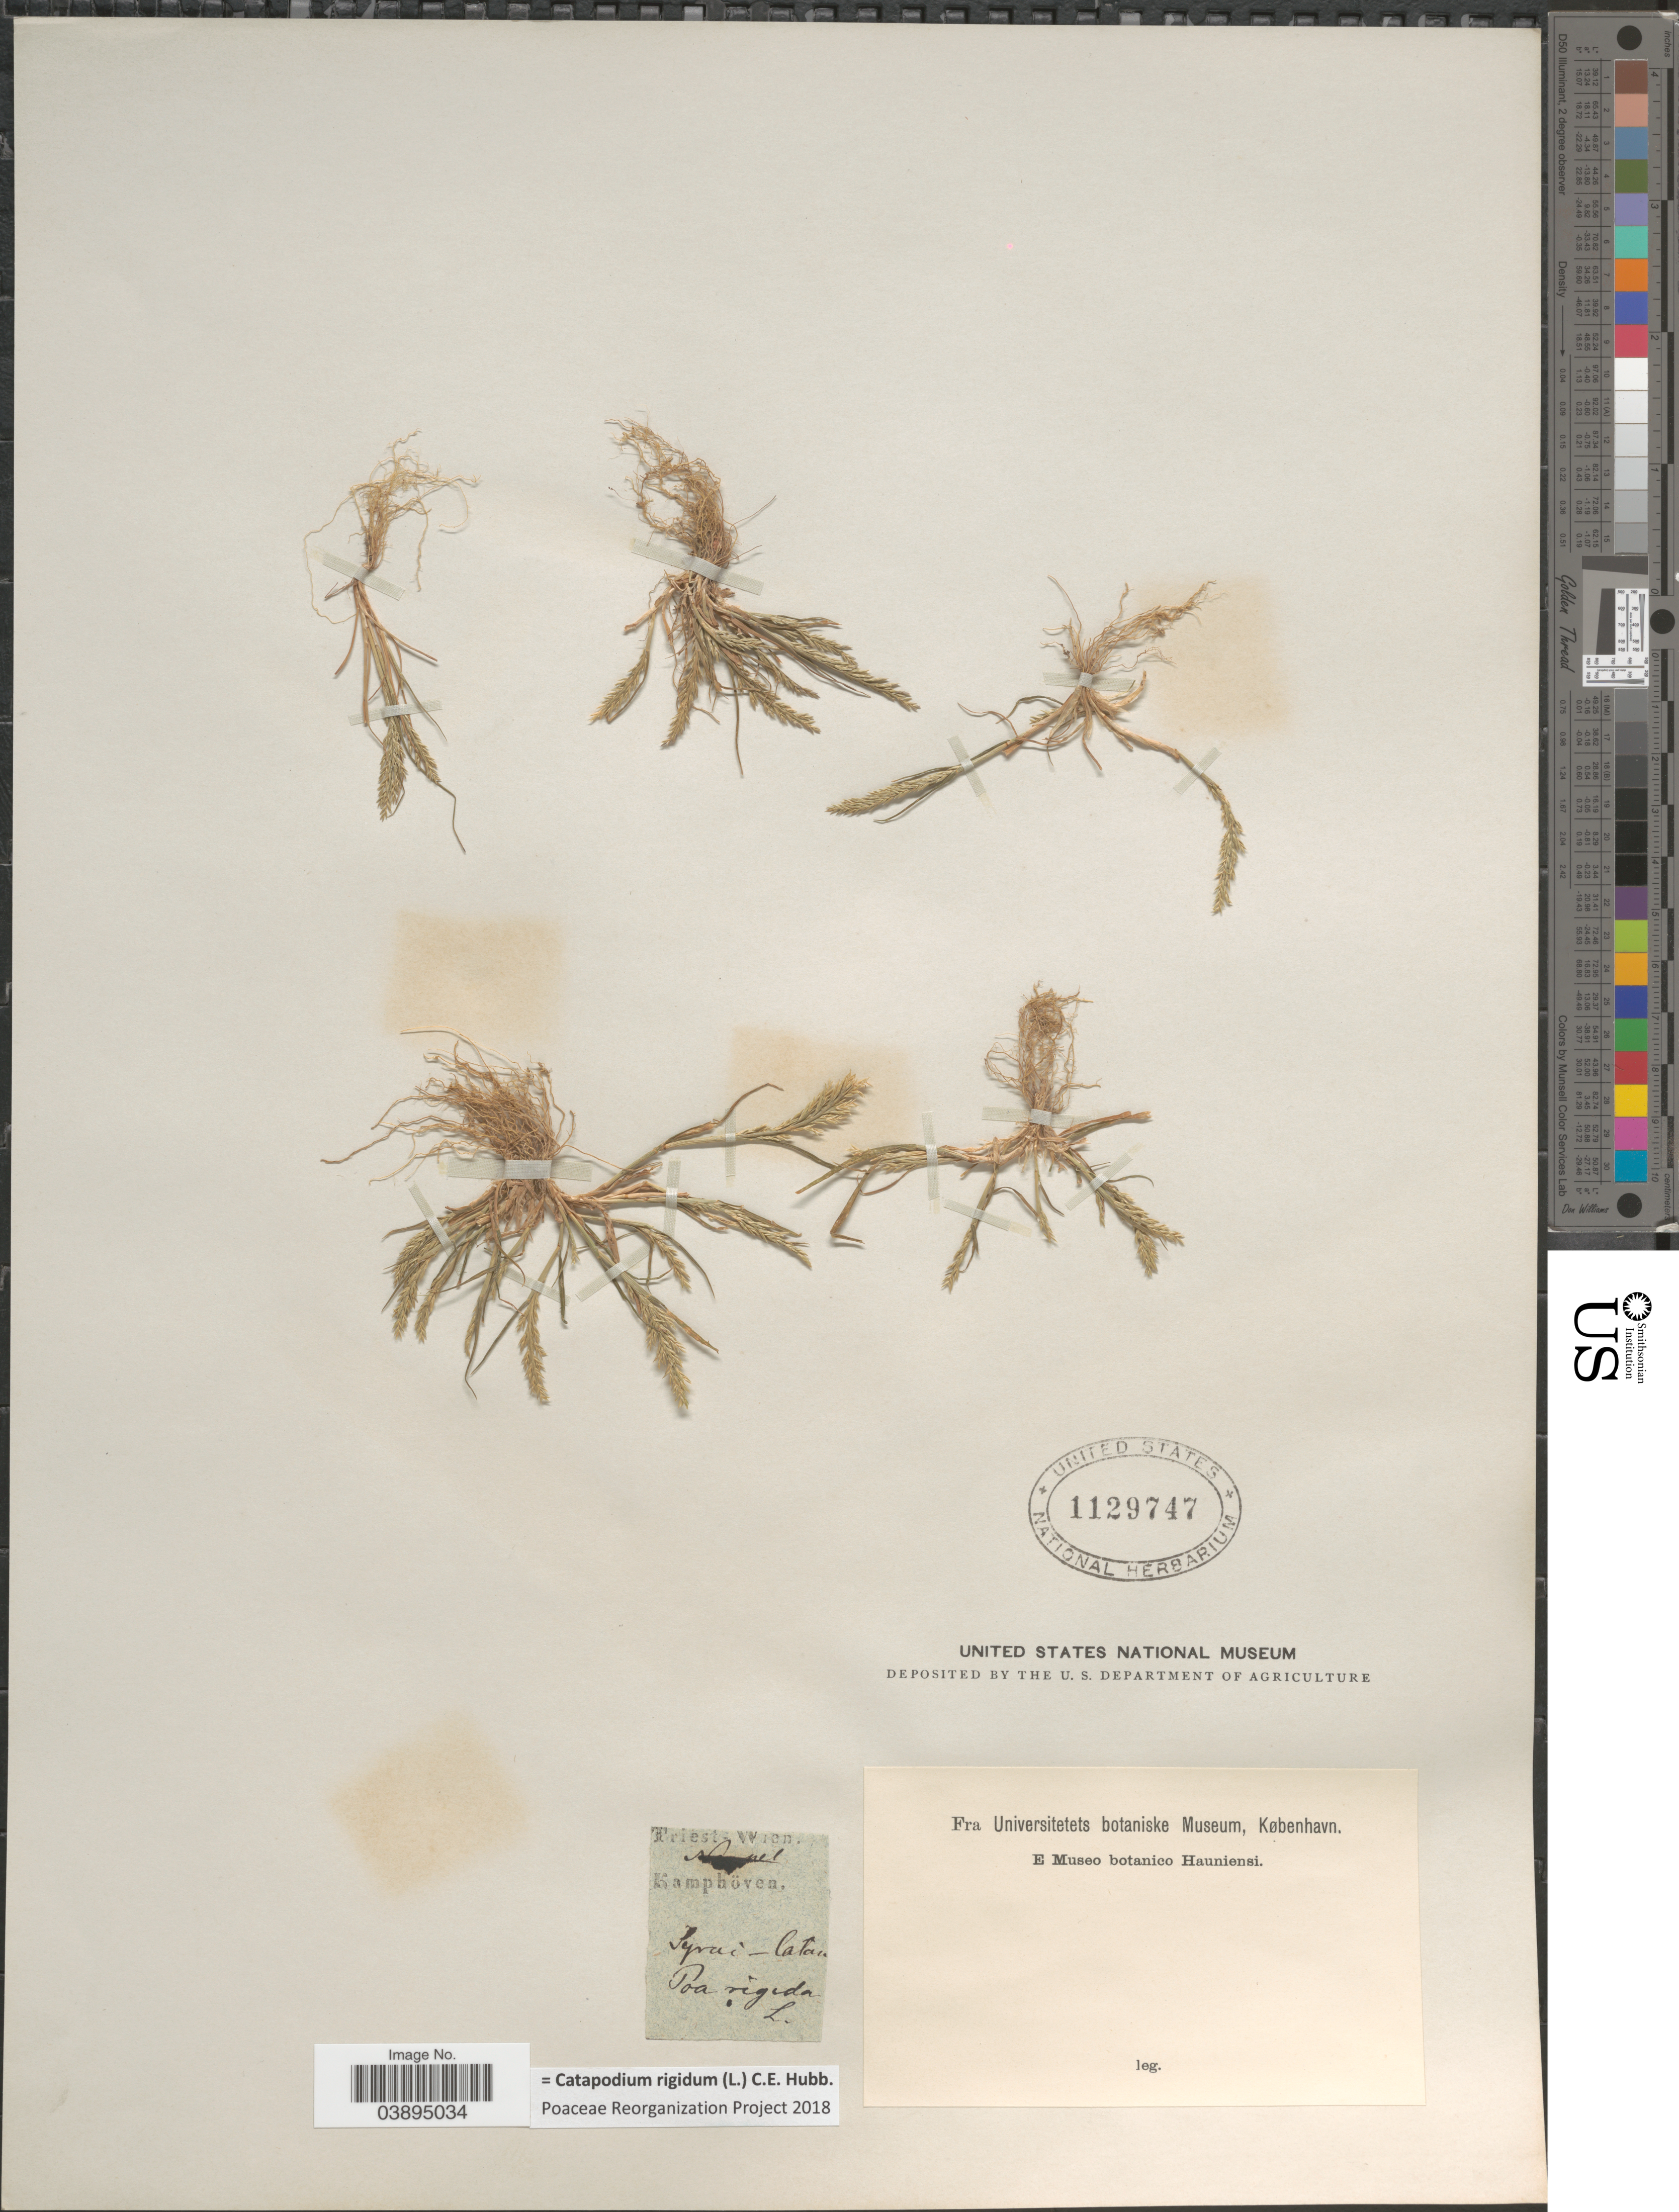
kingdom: Plantae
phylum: Tracheophyta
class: Liliopsida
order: Poales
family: Poaceae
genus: Catapodium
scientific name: Catapodium rigidum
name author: (L.) C.E. Hubb.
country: Austria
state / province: Wien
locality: Triest. Wien. Kamphöven, Syrai-Catan.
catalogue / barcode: US 1129747